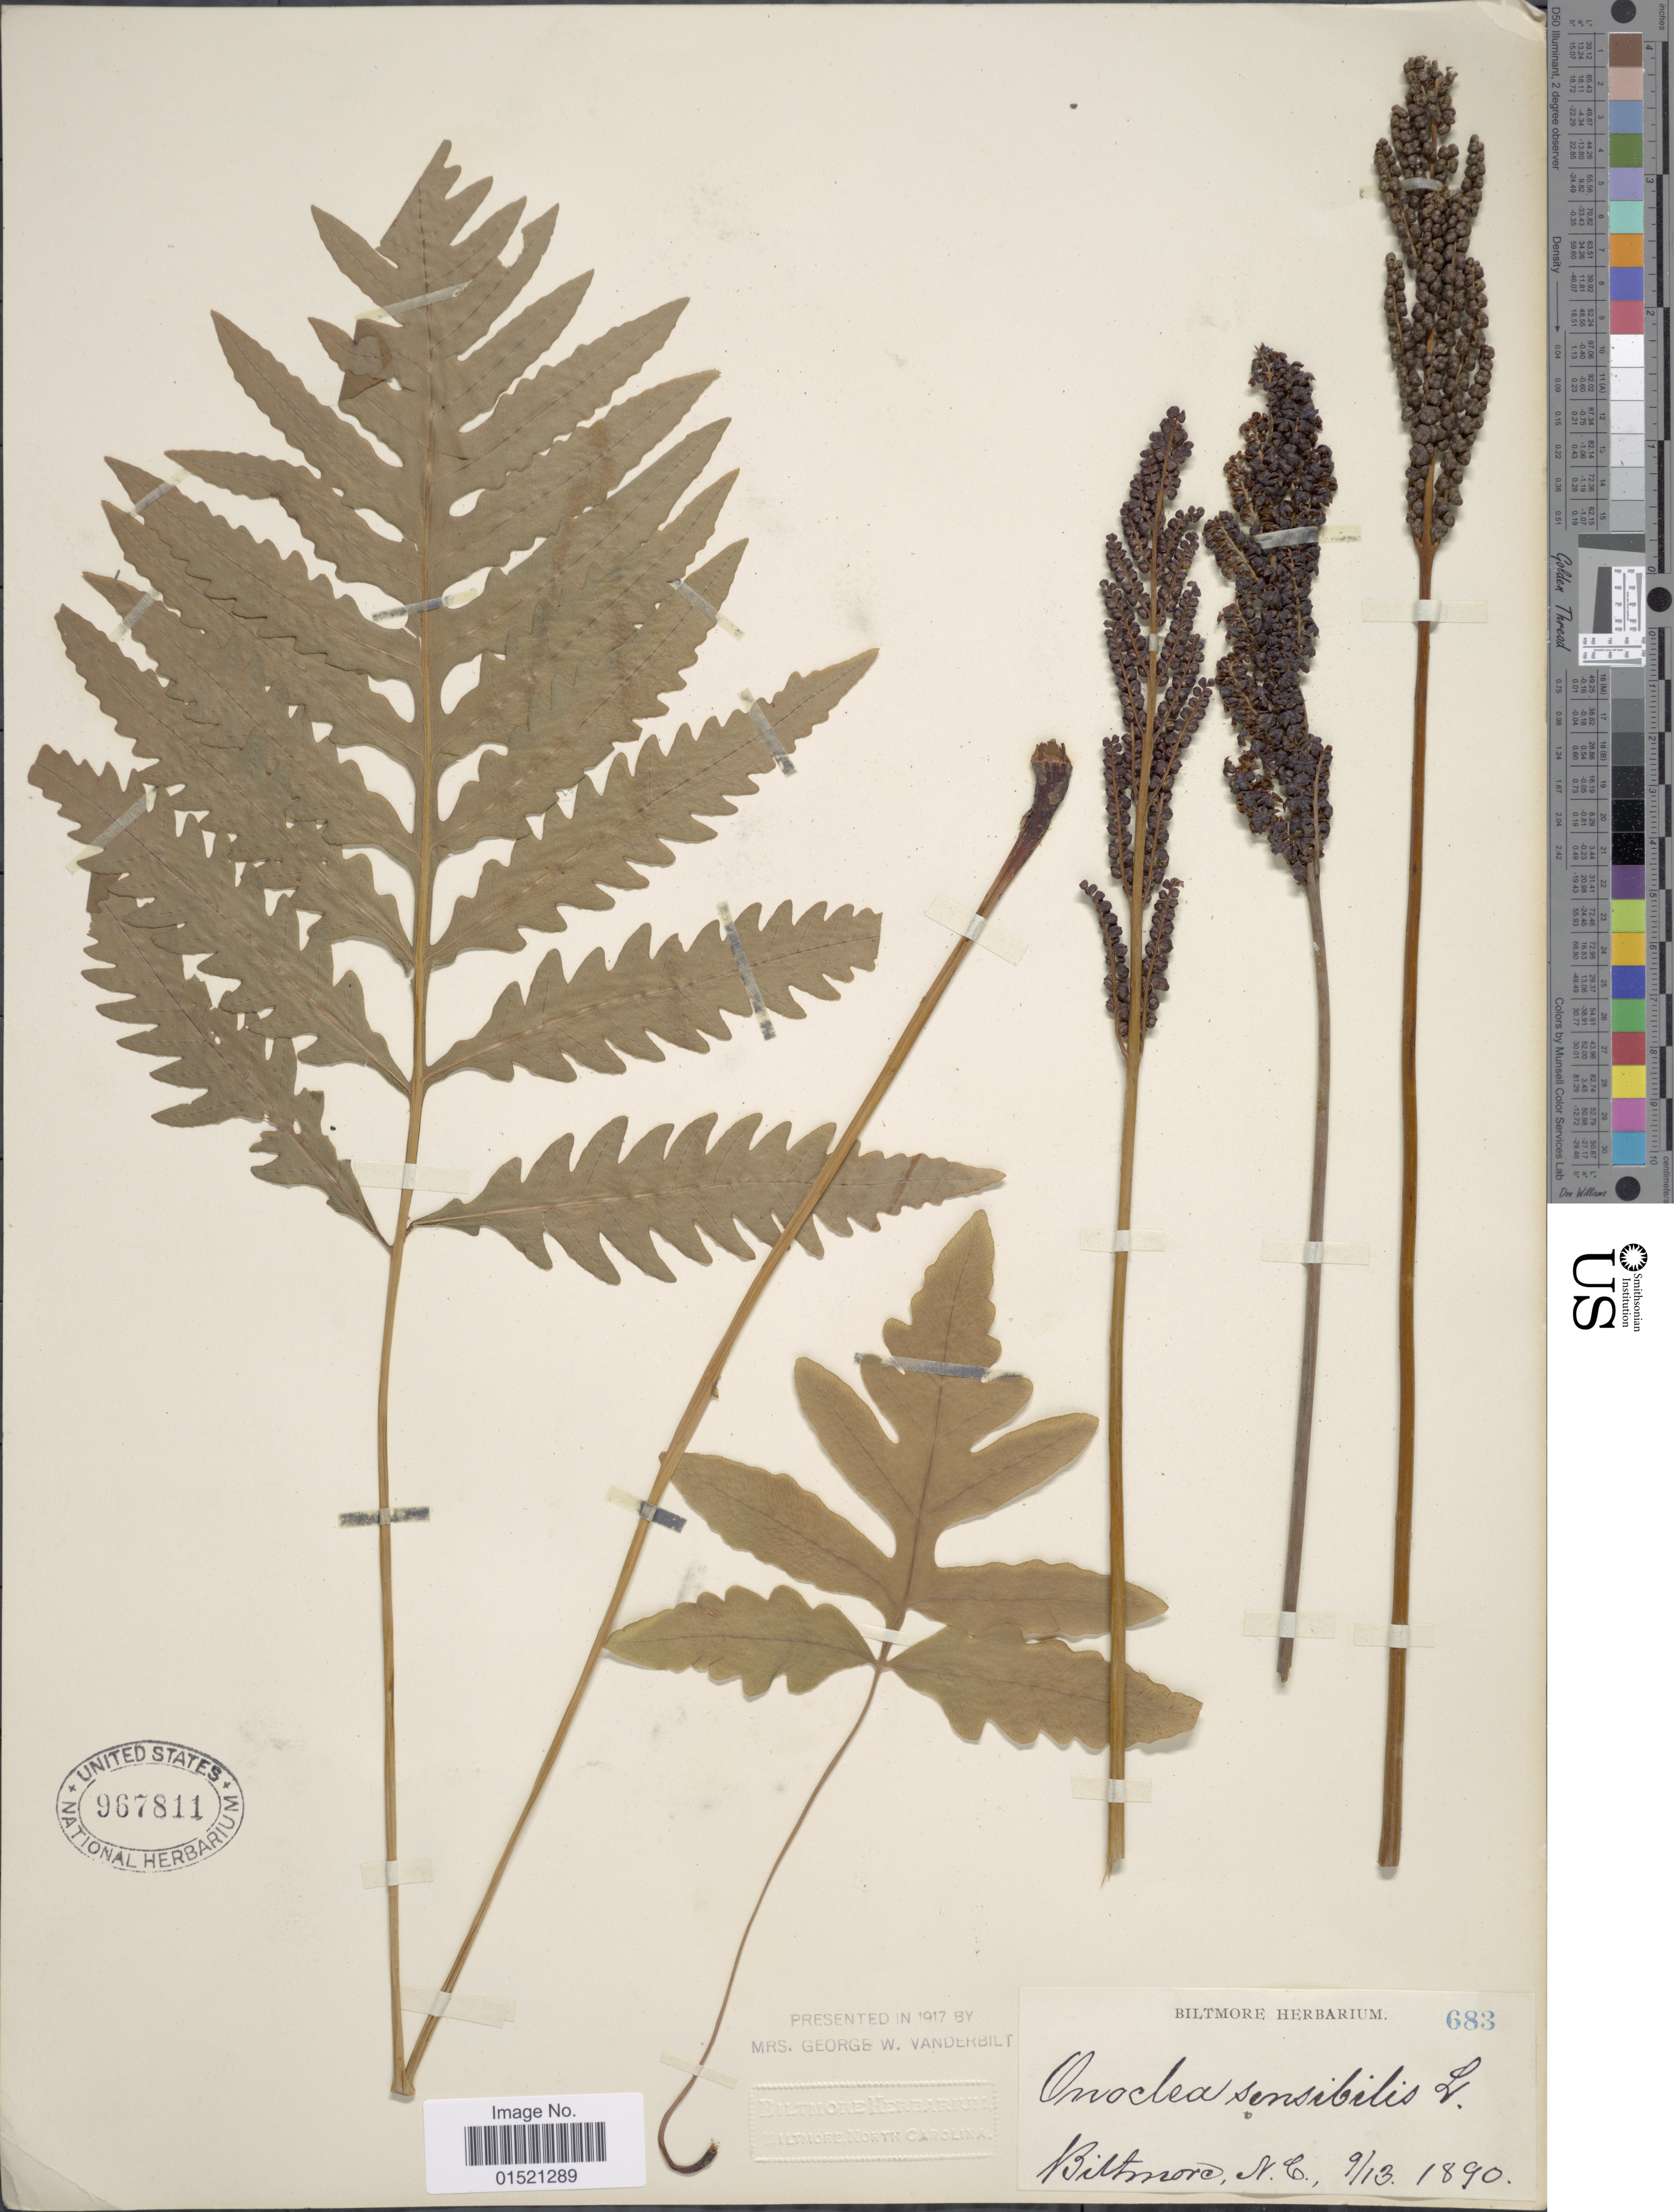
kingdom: Plantae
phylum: Tracheophyta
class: Polypodiopsida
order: Polypodiales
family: Onocleaceae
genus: Onoclea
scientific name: Onoclea sensibilis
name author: L.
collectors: ex herb. Biltmore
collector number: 683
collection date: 1890-09-13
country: United States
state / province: North Carolina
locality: Biltmore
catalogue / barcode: US 967811